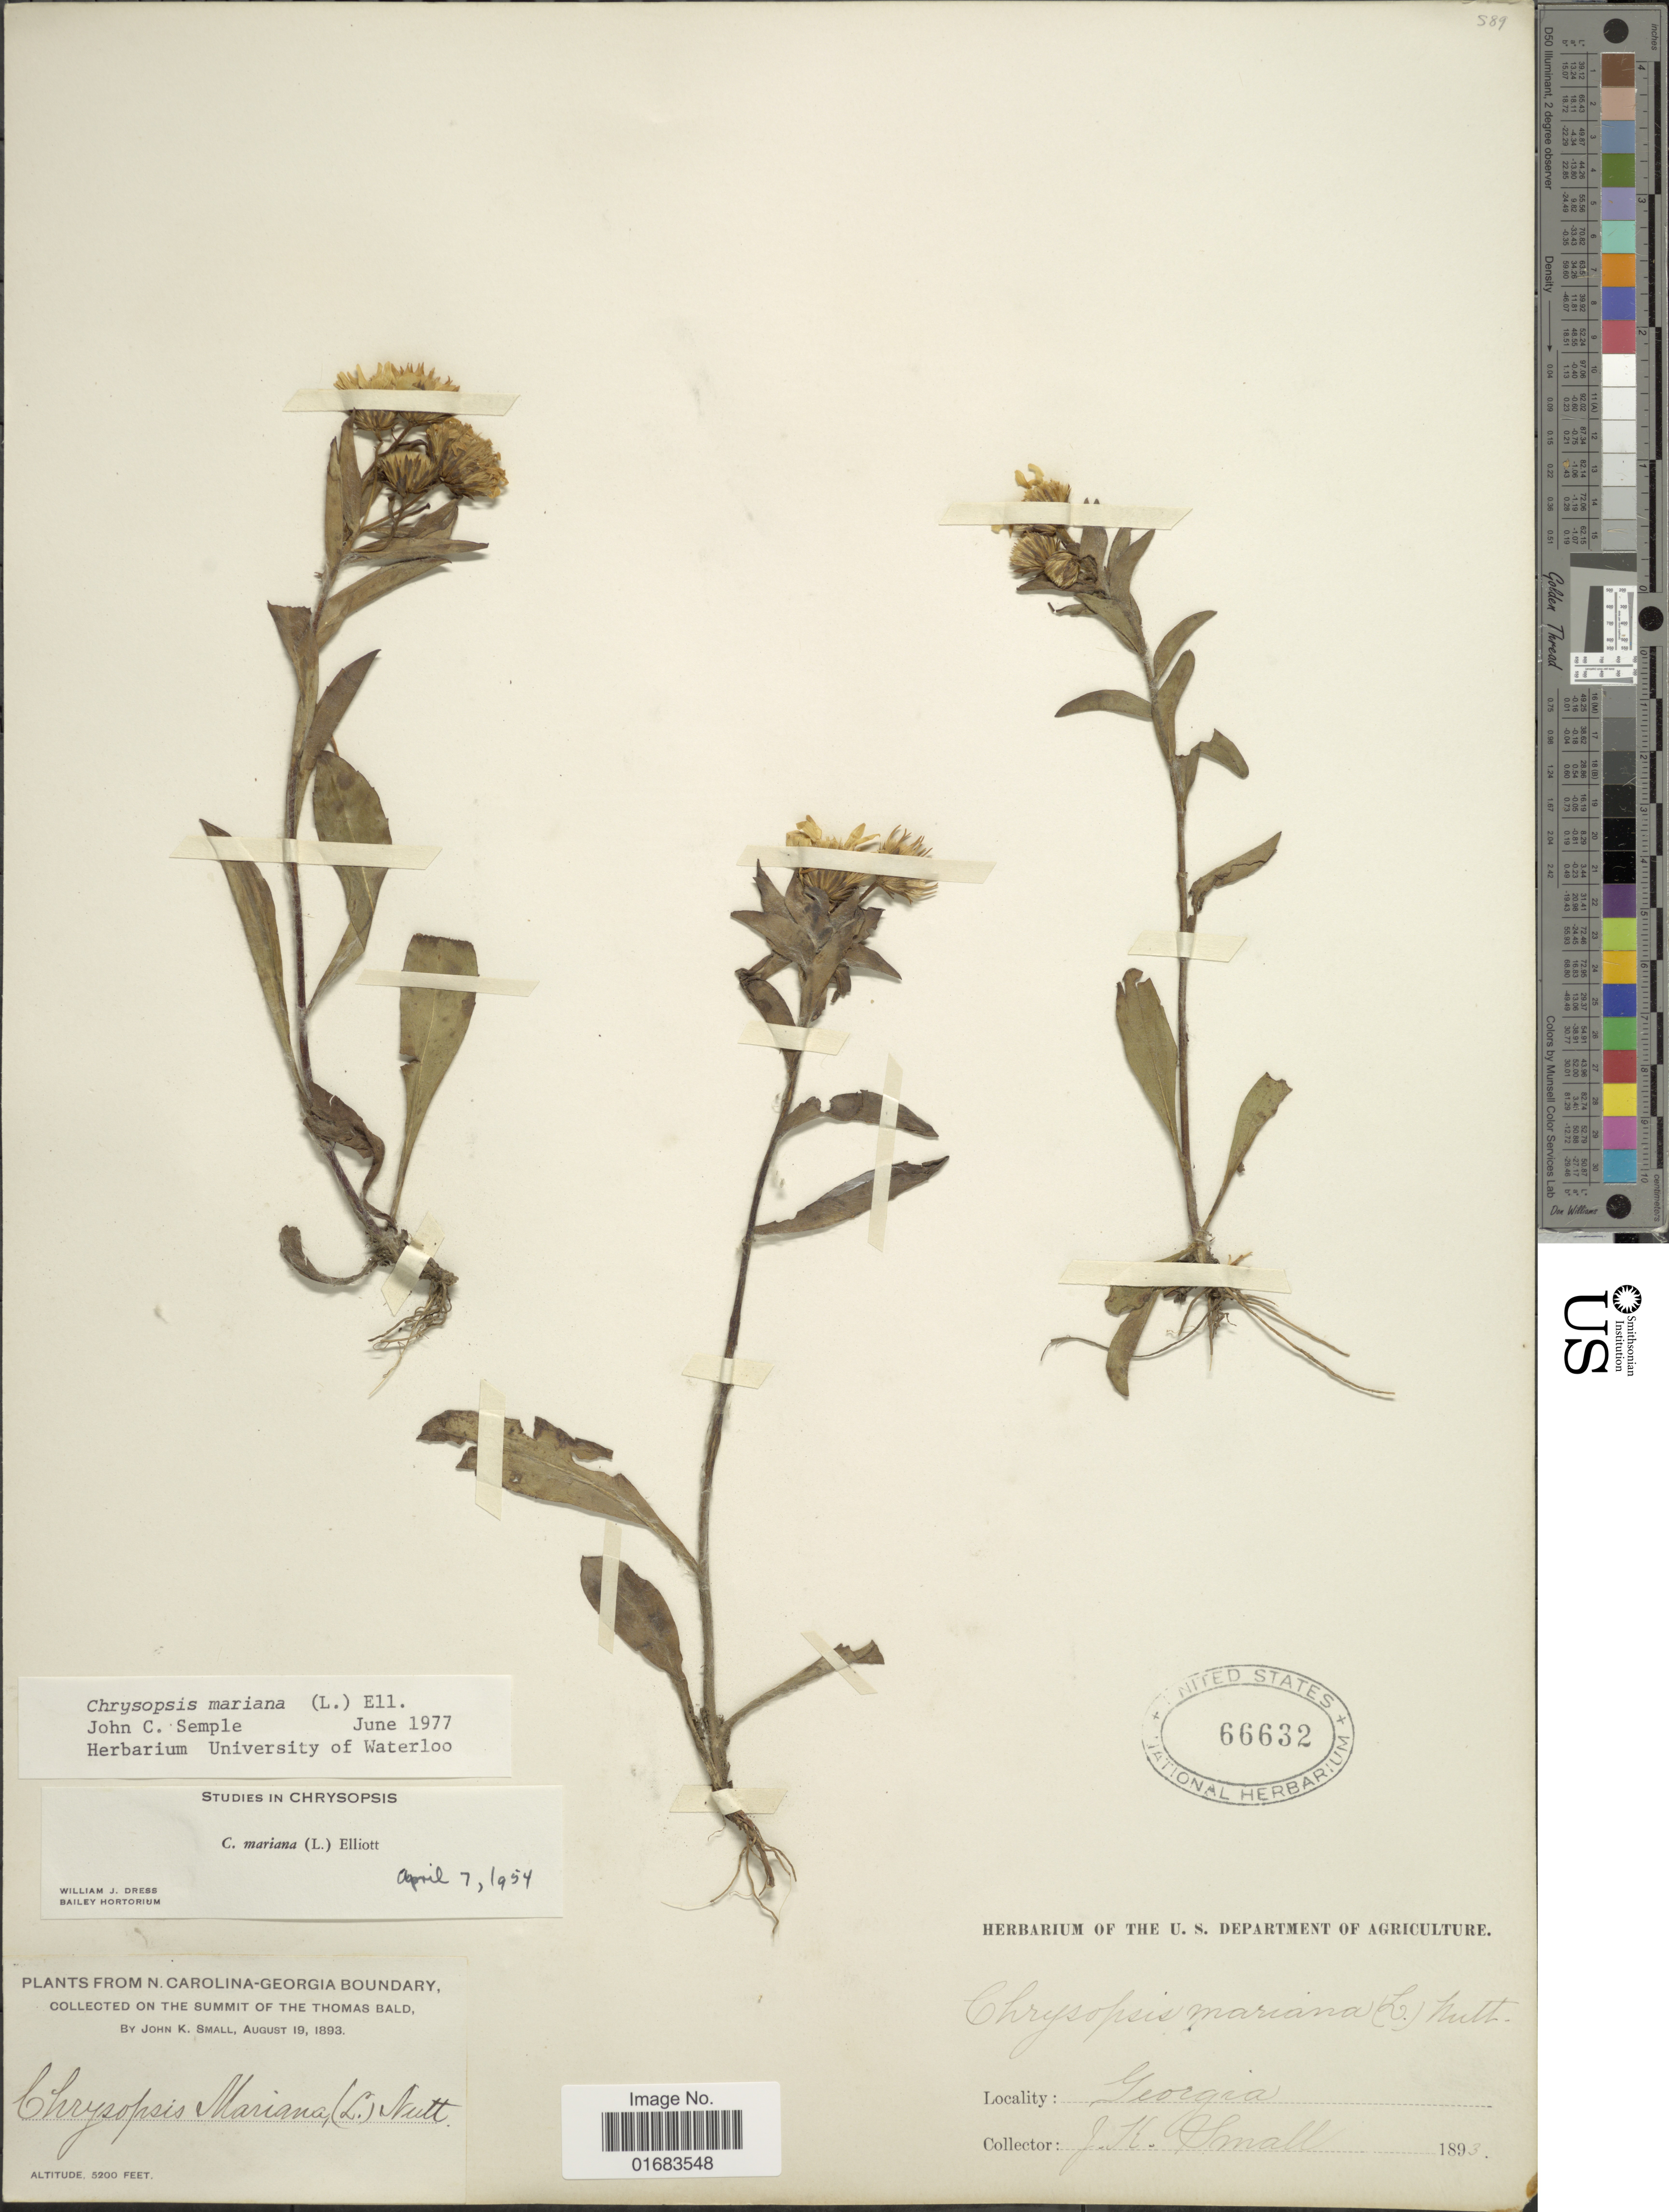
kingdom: Plantae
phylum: Tracheophyta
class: Magnoliopsida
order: Asterales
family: Asteraceae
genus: Chrysopsis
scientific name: Chrysopsis mariana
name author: (L.) Elliott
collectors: J. K. Small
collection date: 1893-08-19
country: United States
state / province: Georgia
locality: N. Carolina- Georgia Boundarym the summit of the Thomas bald.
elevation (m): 1585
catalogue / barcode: US 66632